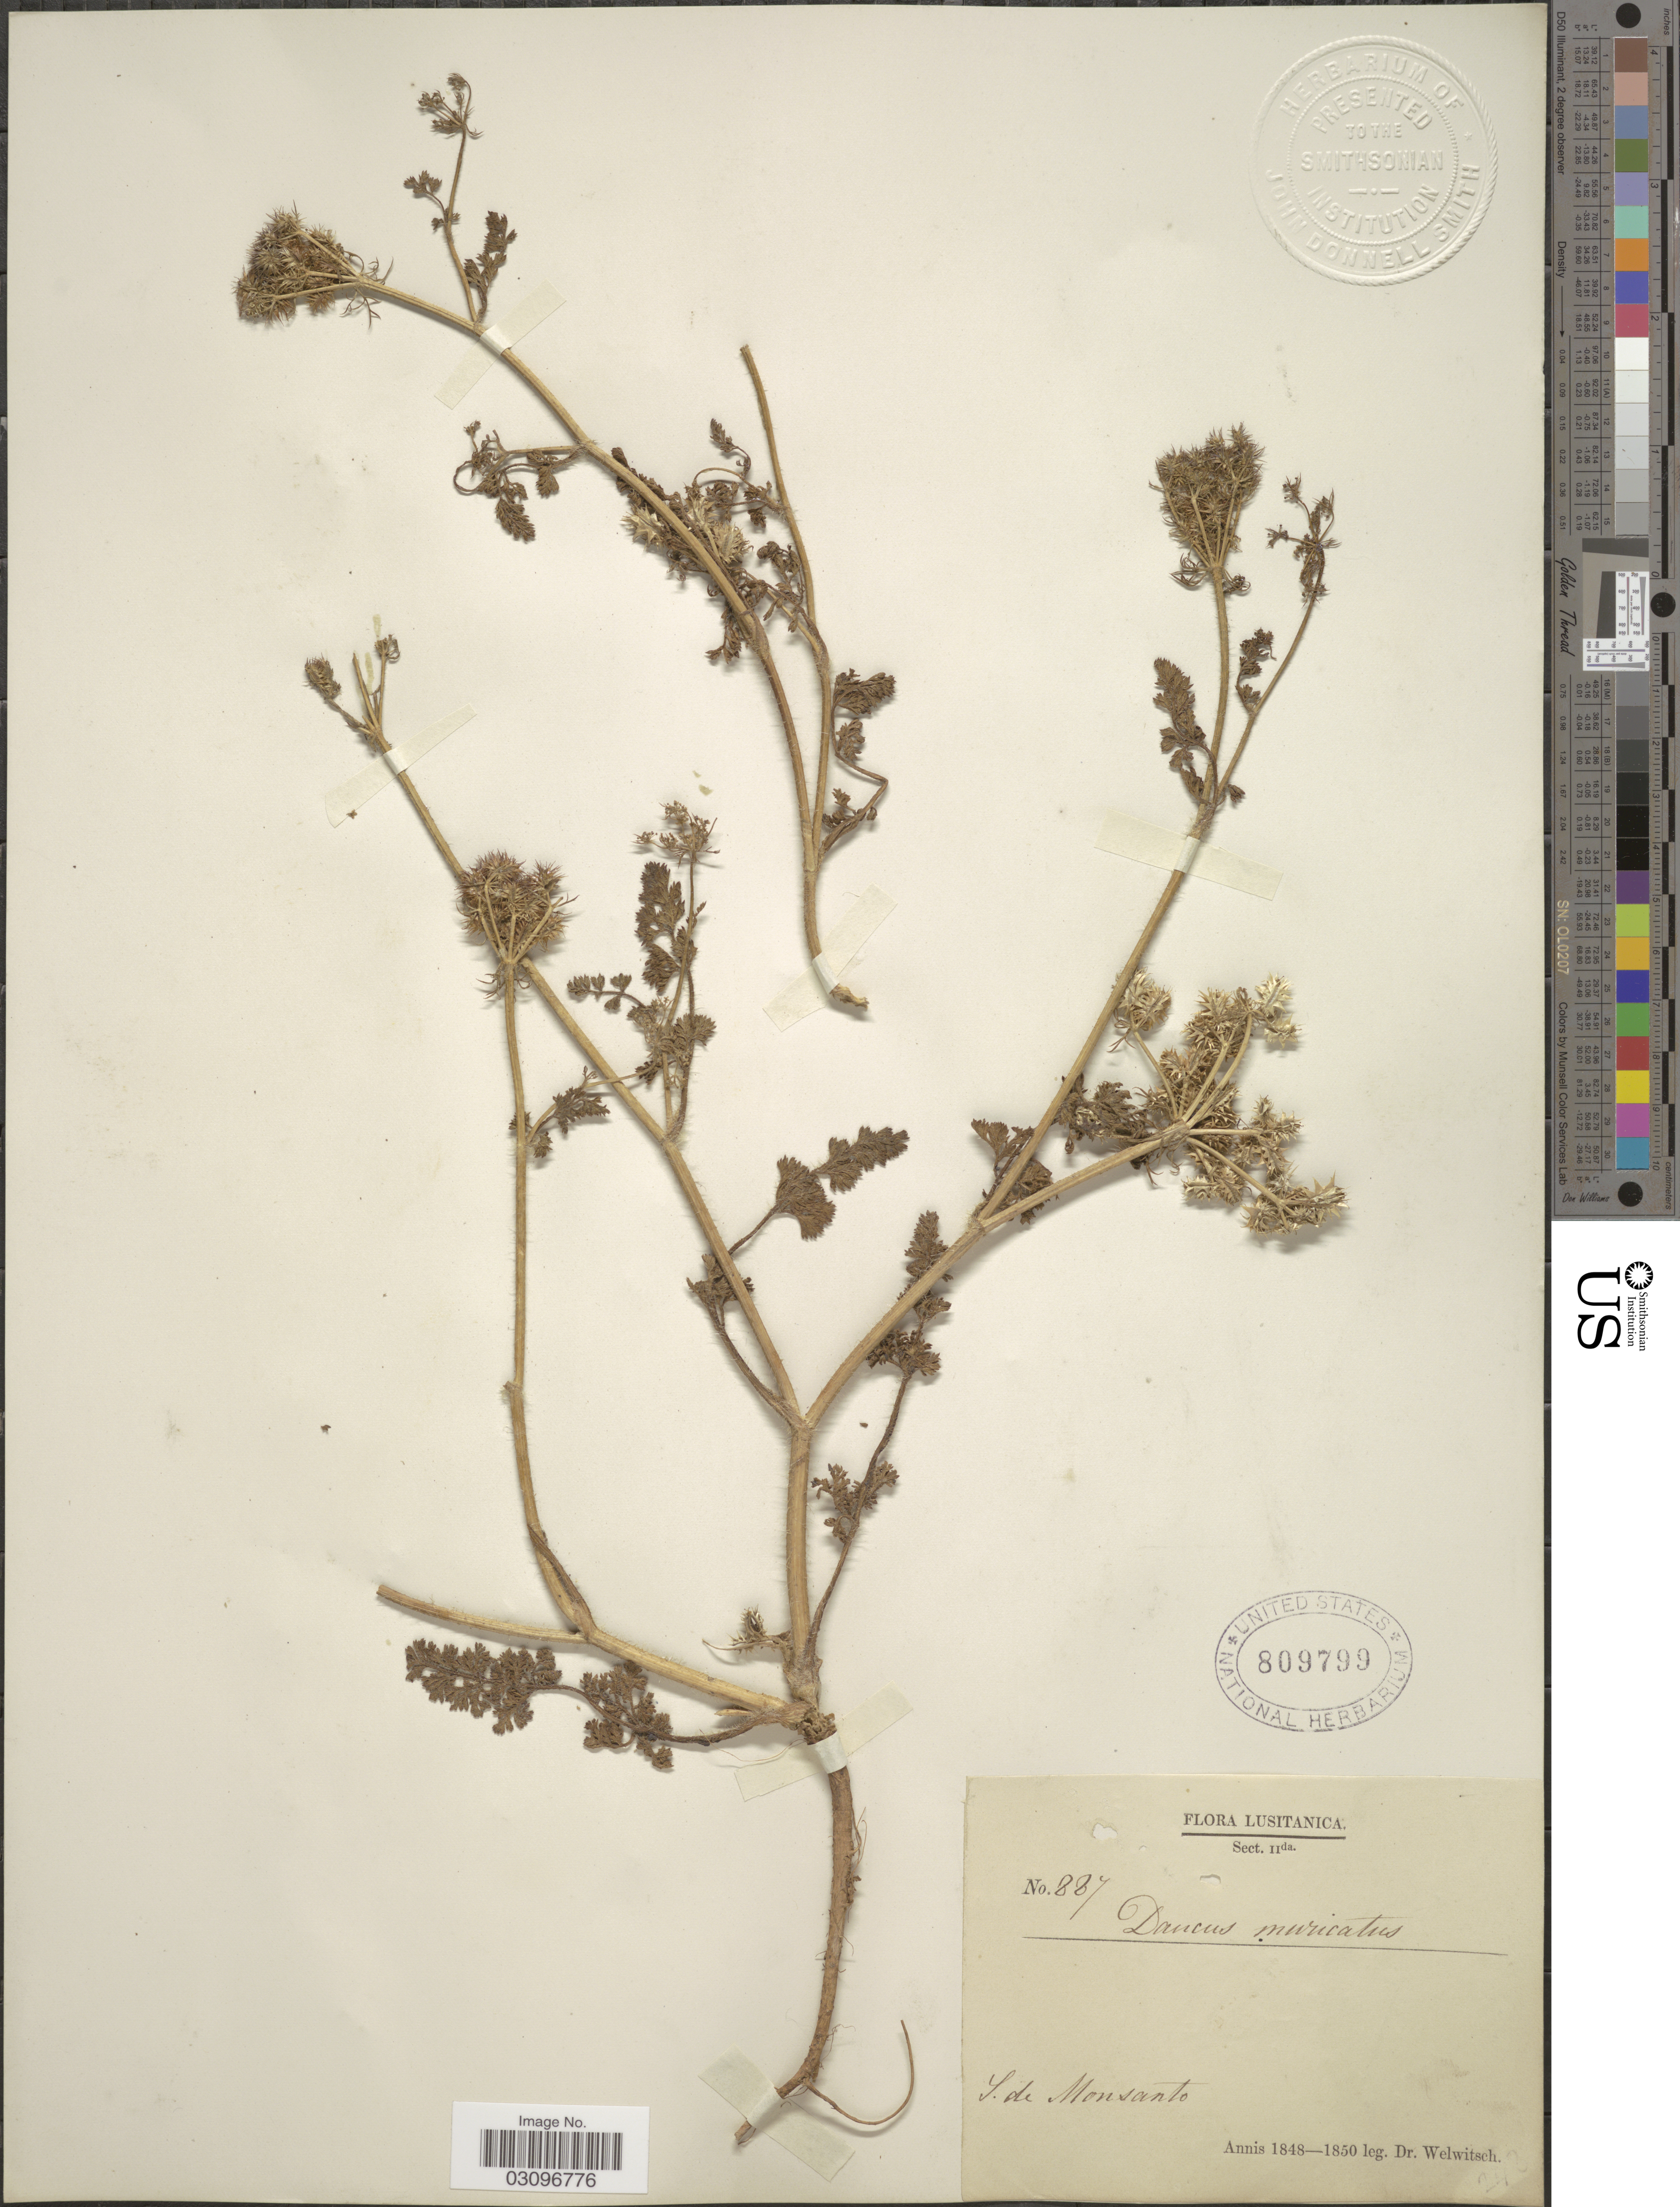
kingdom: Plantae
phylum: Tracheophyta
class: Magnoliopsida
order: Apiales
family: Apiaceae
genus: Daucus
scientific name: Daucus muricatus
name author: (L.) L.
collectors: -. Welwitsch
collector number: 887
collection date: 1848/1850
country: Portugal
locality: Lusitanica. S. de Monsanto.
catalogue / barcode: US 809799